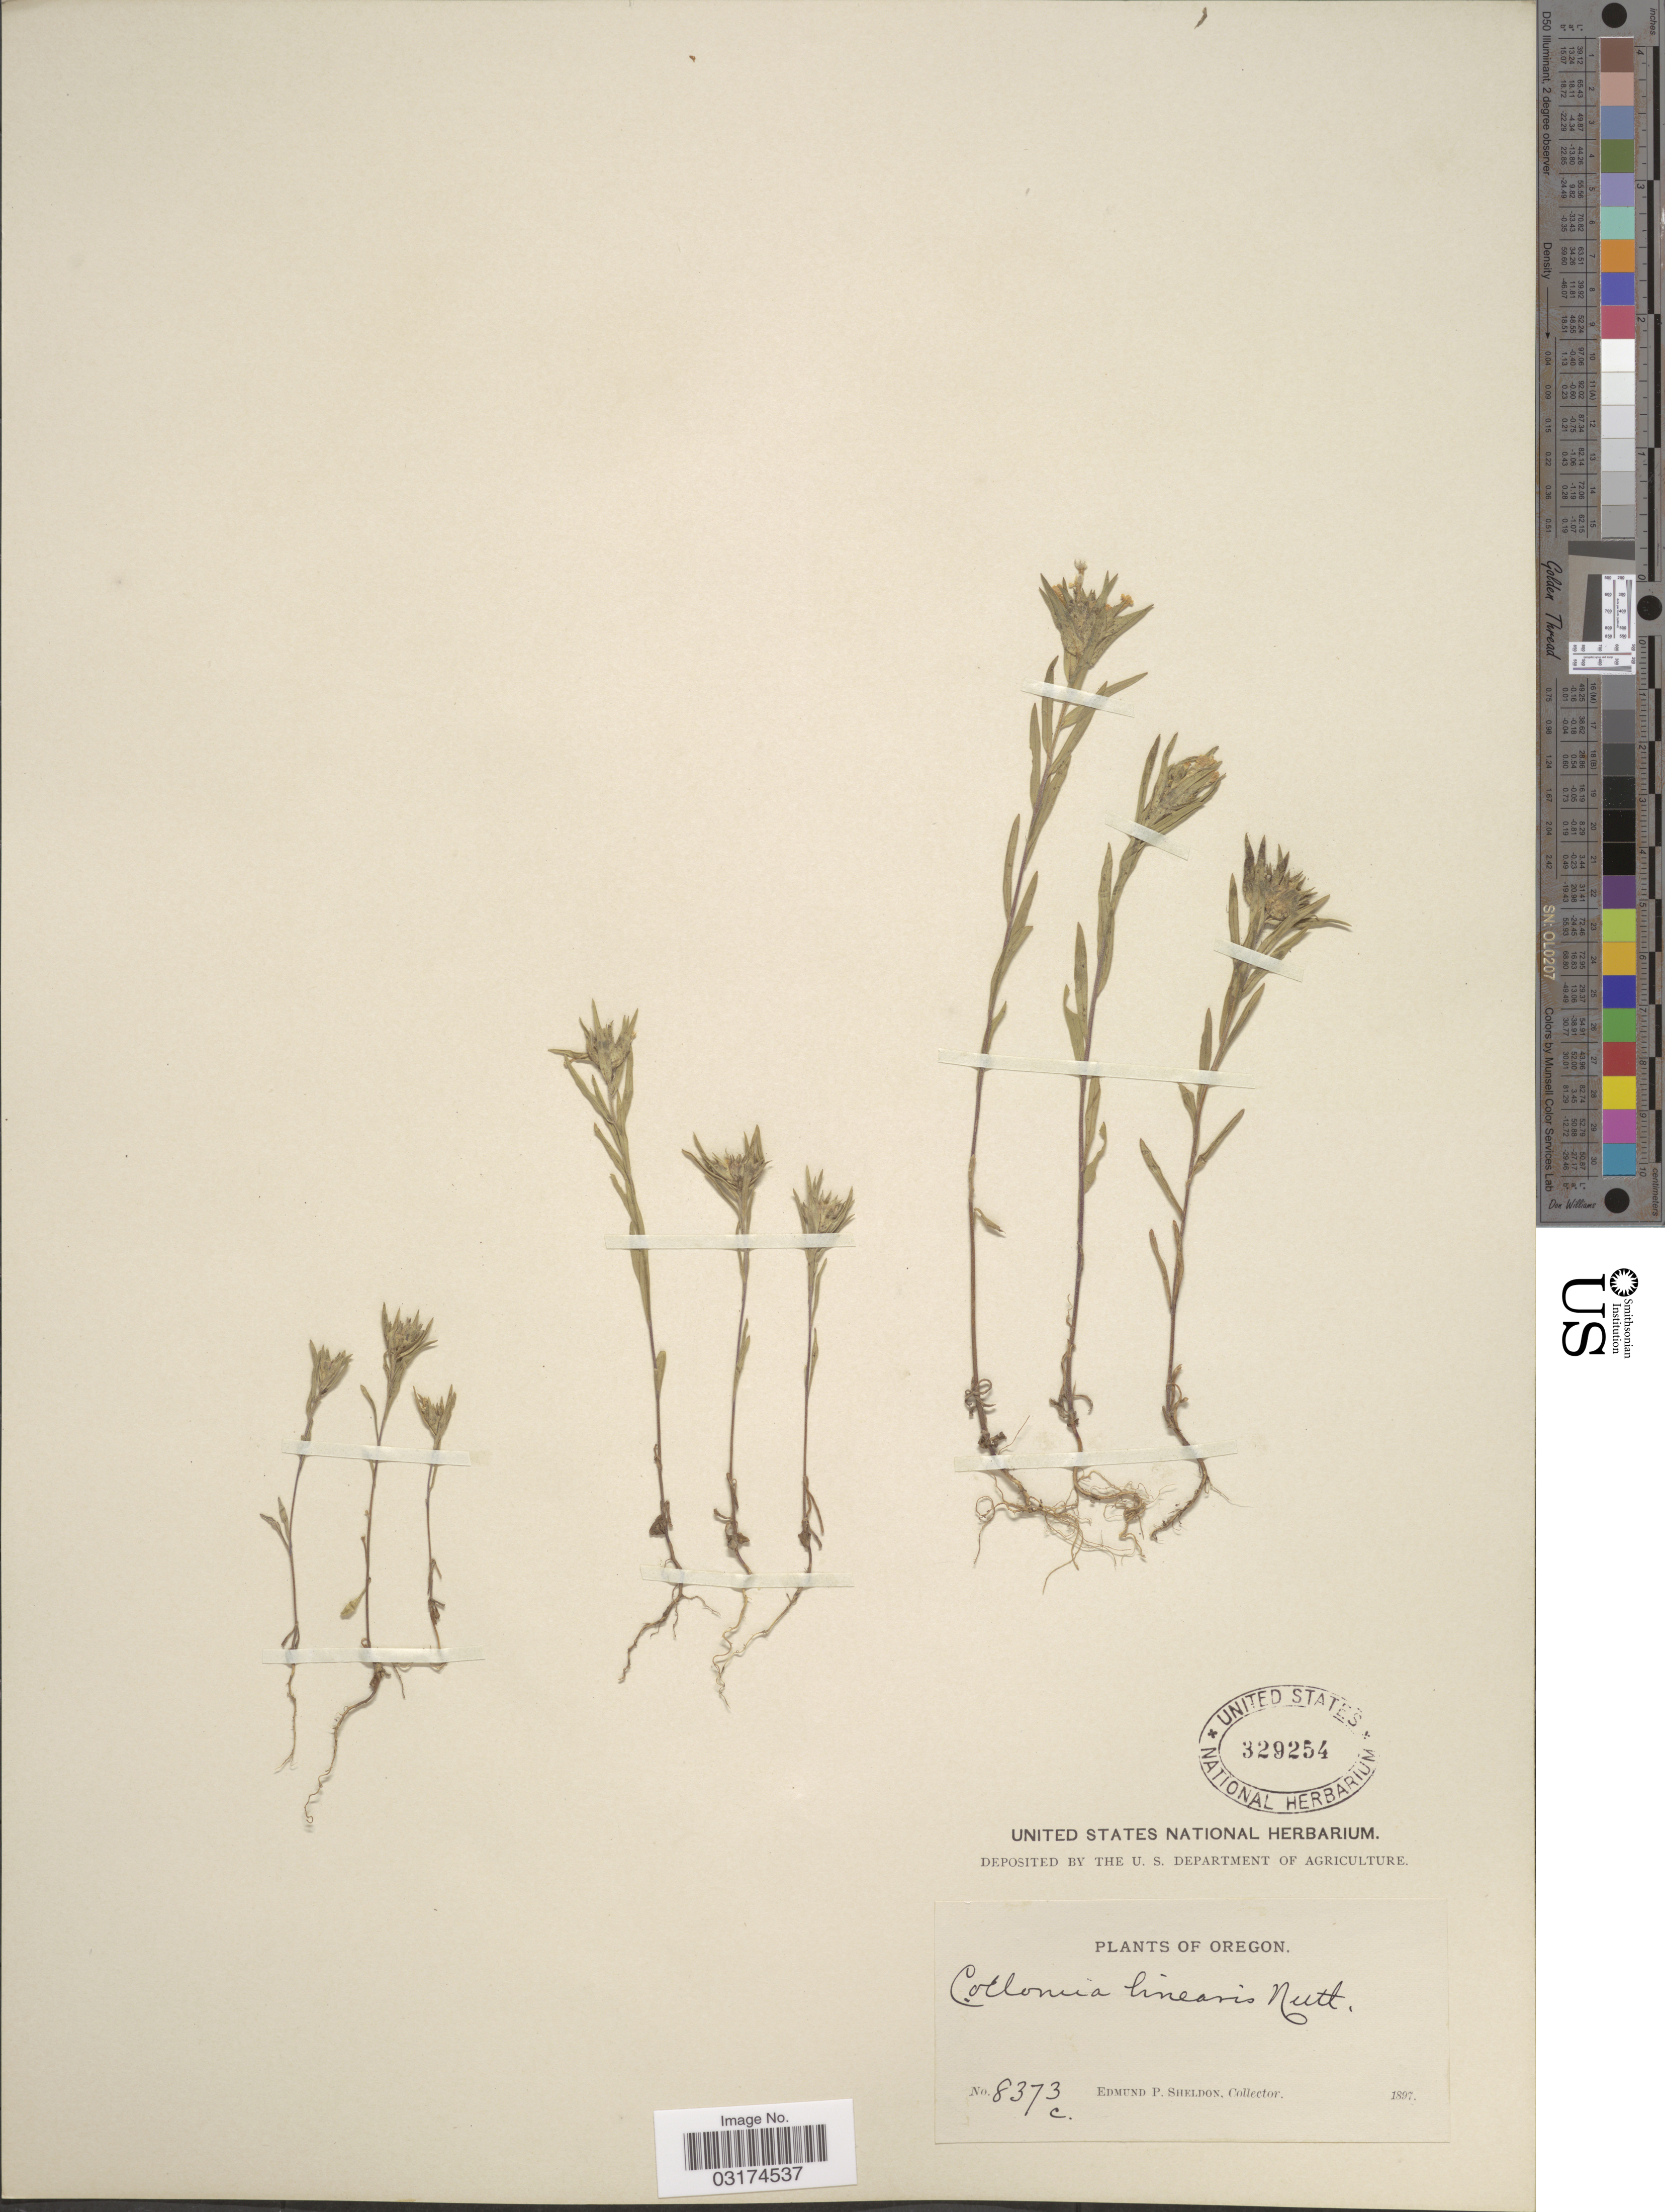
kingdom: Plantae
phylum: Tracheophyta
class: Magnoliopsida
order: Ericales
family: Polemoniaceae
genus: Collomia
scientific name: Collomia linearis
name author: Nutt.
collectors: E. P. Sheldon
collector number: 8373C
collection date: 1897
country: United States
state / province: Oregon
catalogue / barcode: US 329254